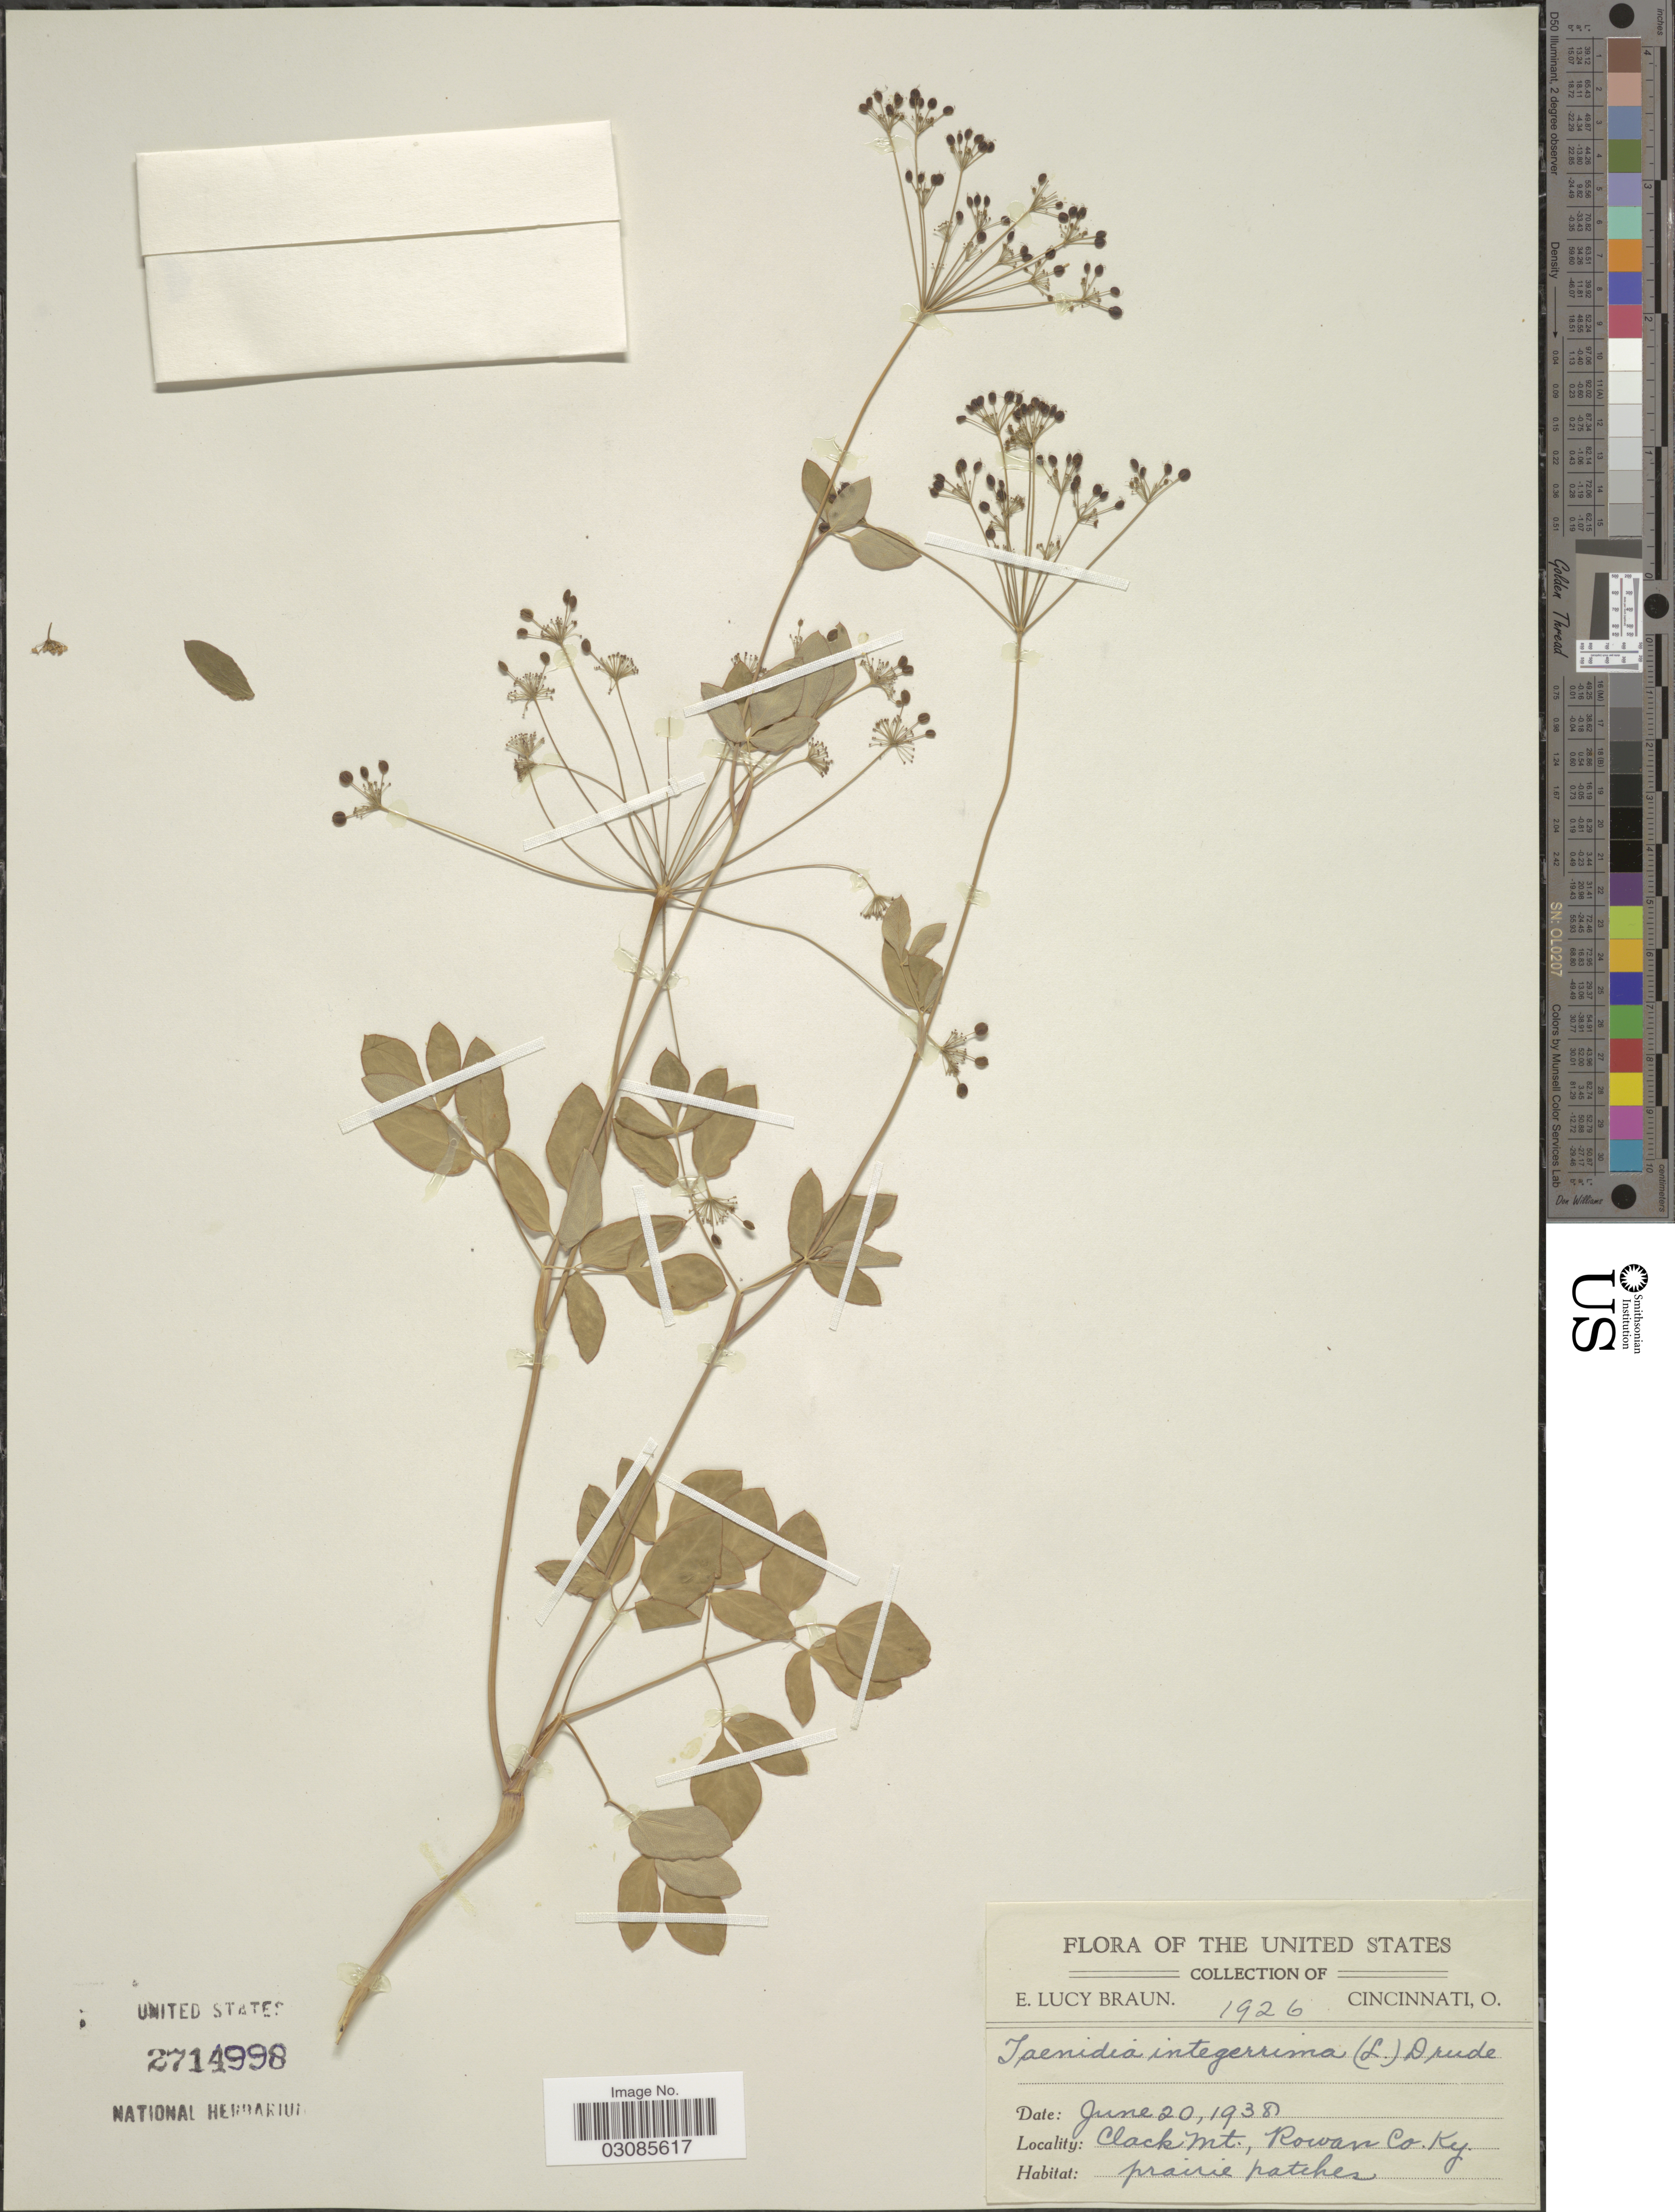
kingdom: Plantae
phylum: Tracheophyta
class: Magnoliopsida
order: Apiales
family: Apiaceae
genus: Taenidia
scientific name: Taenidia integerrima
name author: (L.) Drude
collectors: E. L. Braun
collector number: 1926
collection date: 1938-06-20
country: United States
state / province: Kentucky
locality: Clack Mt., Rowan Co., Ky.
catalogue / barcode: US 2714998